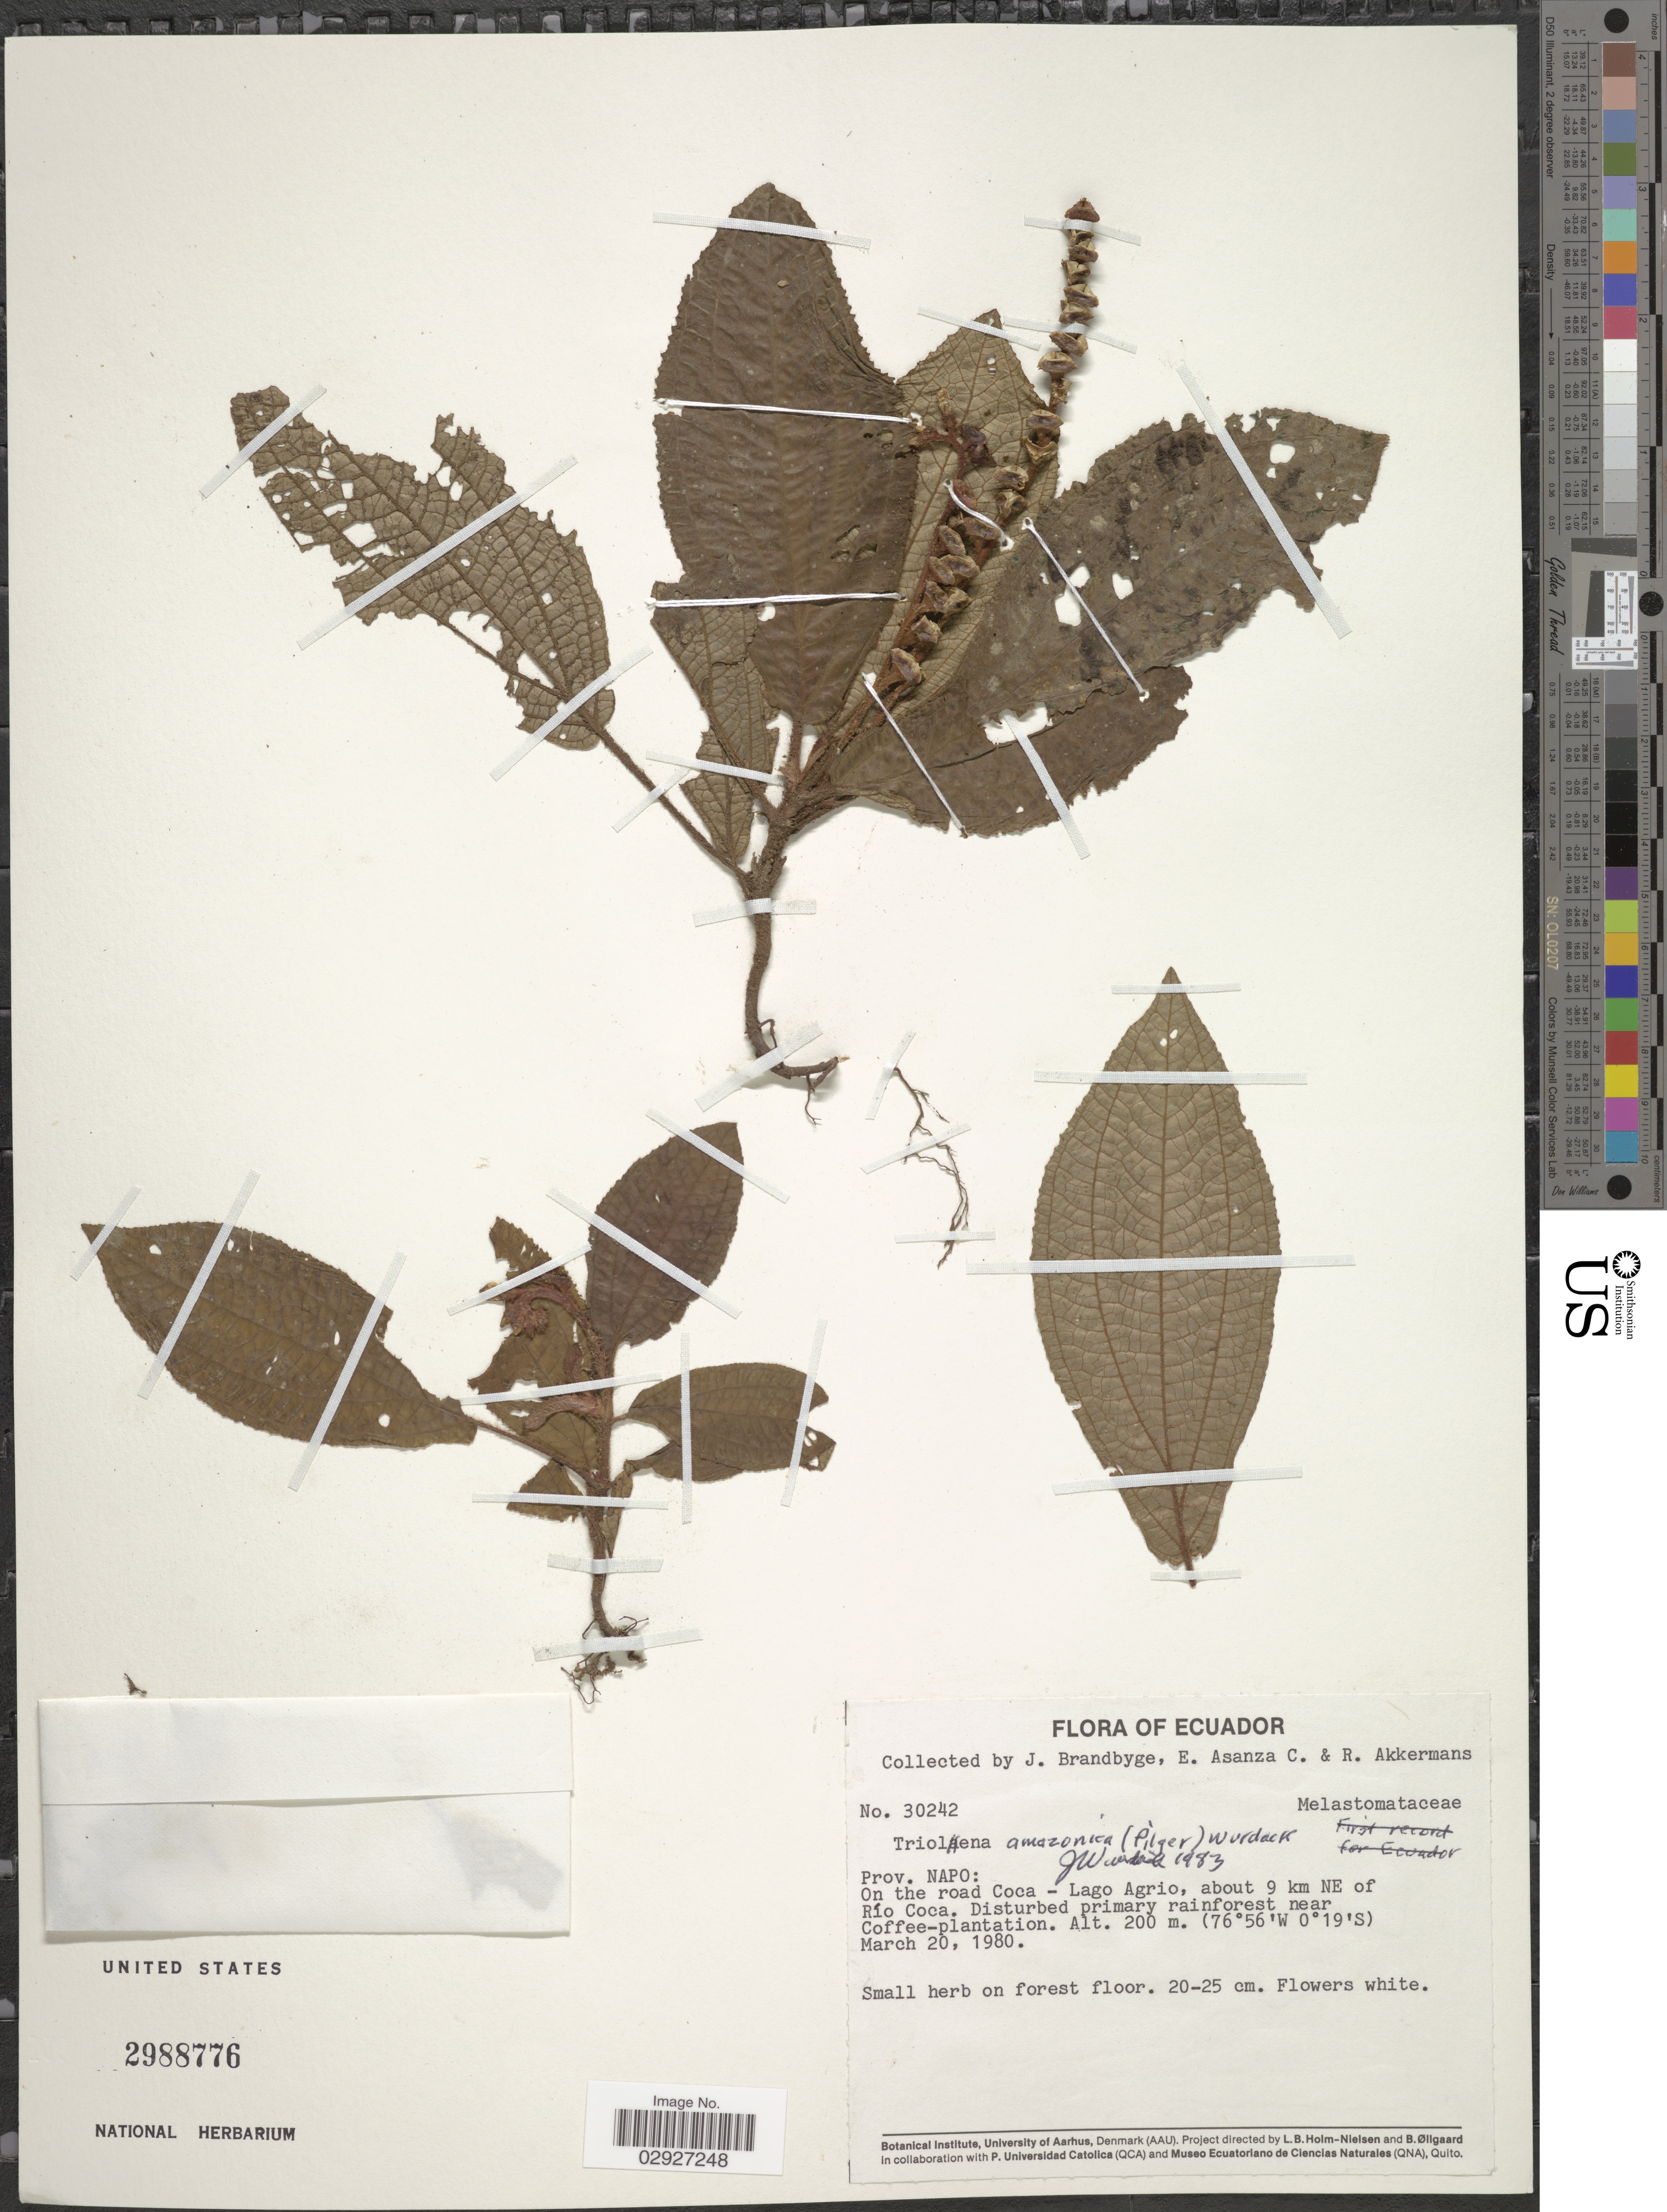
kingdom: Plantae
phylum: Tracheophyta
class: Magnoliopsida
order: Myrtales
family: Melastomataceae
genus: Triolena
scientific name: Triolena amazonica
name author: (Pilg.)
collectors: J. Brandbyge, E. Asanza C. & R. W. A. P. Akkermans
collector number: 30242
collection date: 1980-03-20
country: Ecuador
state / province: Napo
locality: On the road Coca-Lago Agrio, about 9 km NE of Río Coca.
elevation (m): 200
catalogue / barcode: US 2988776